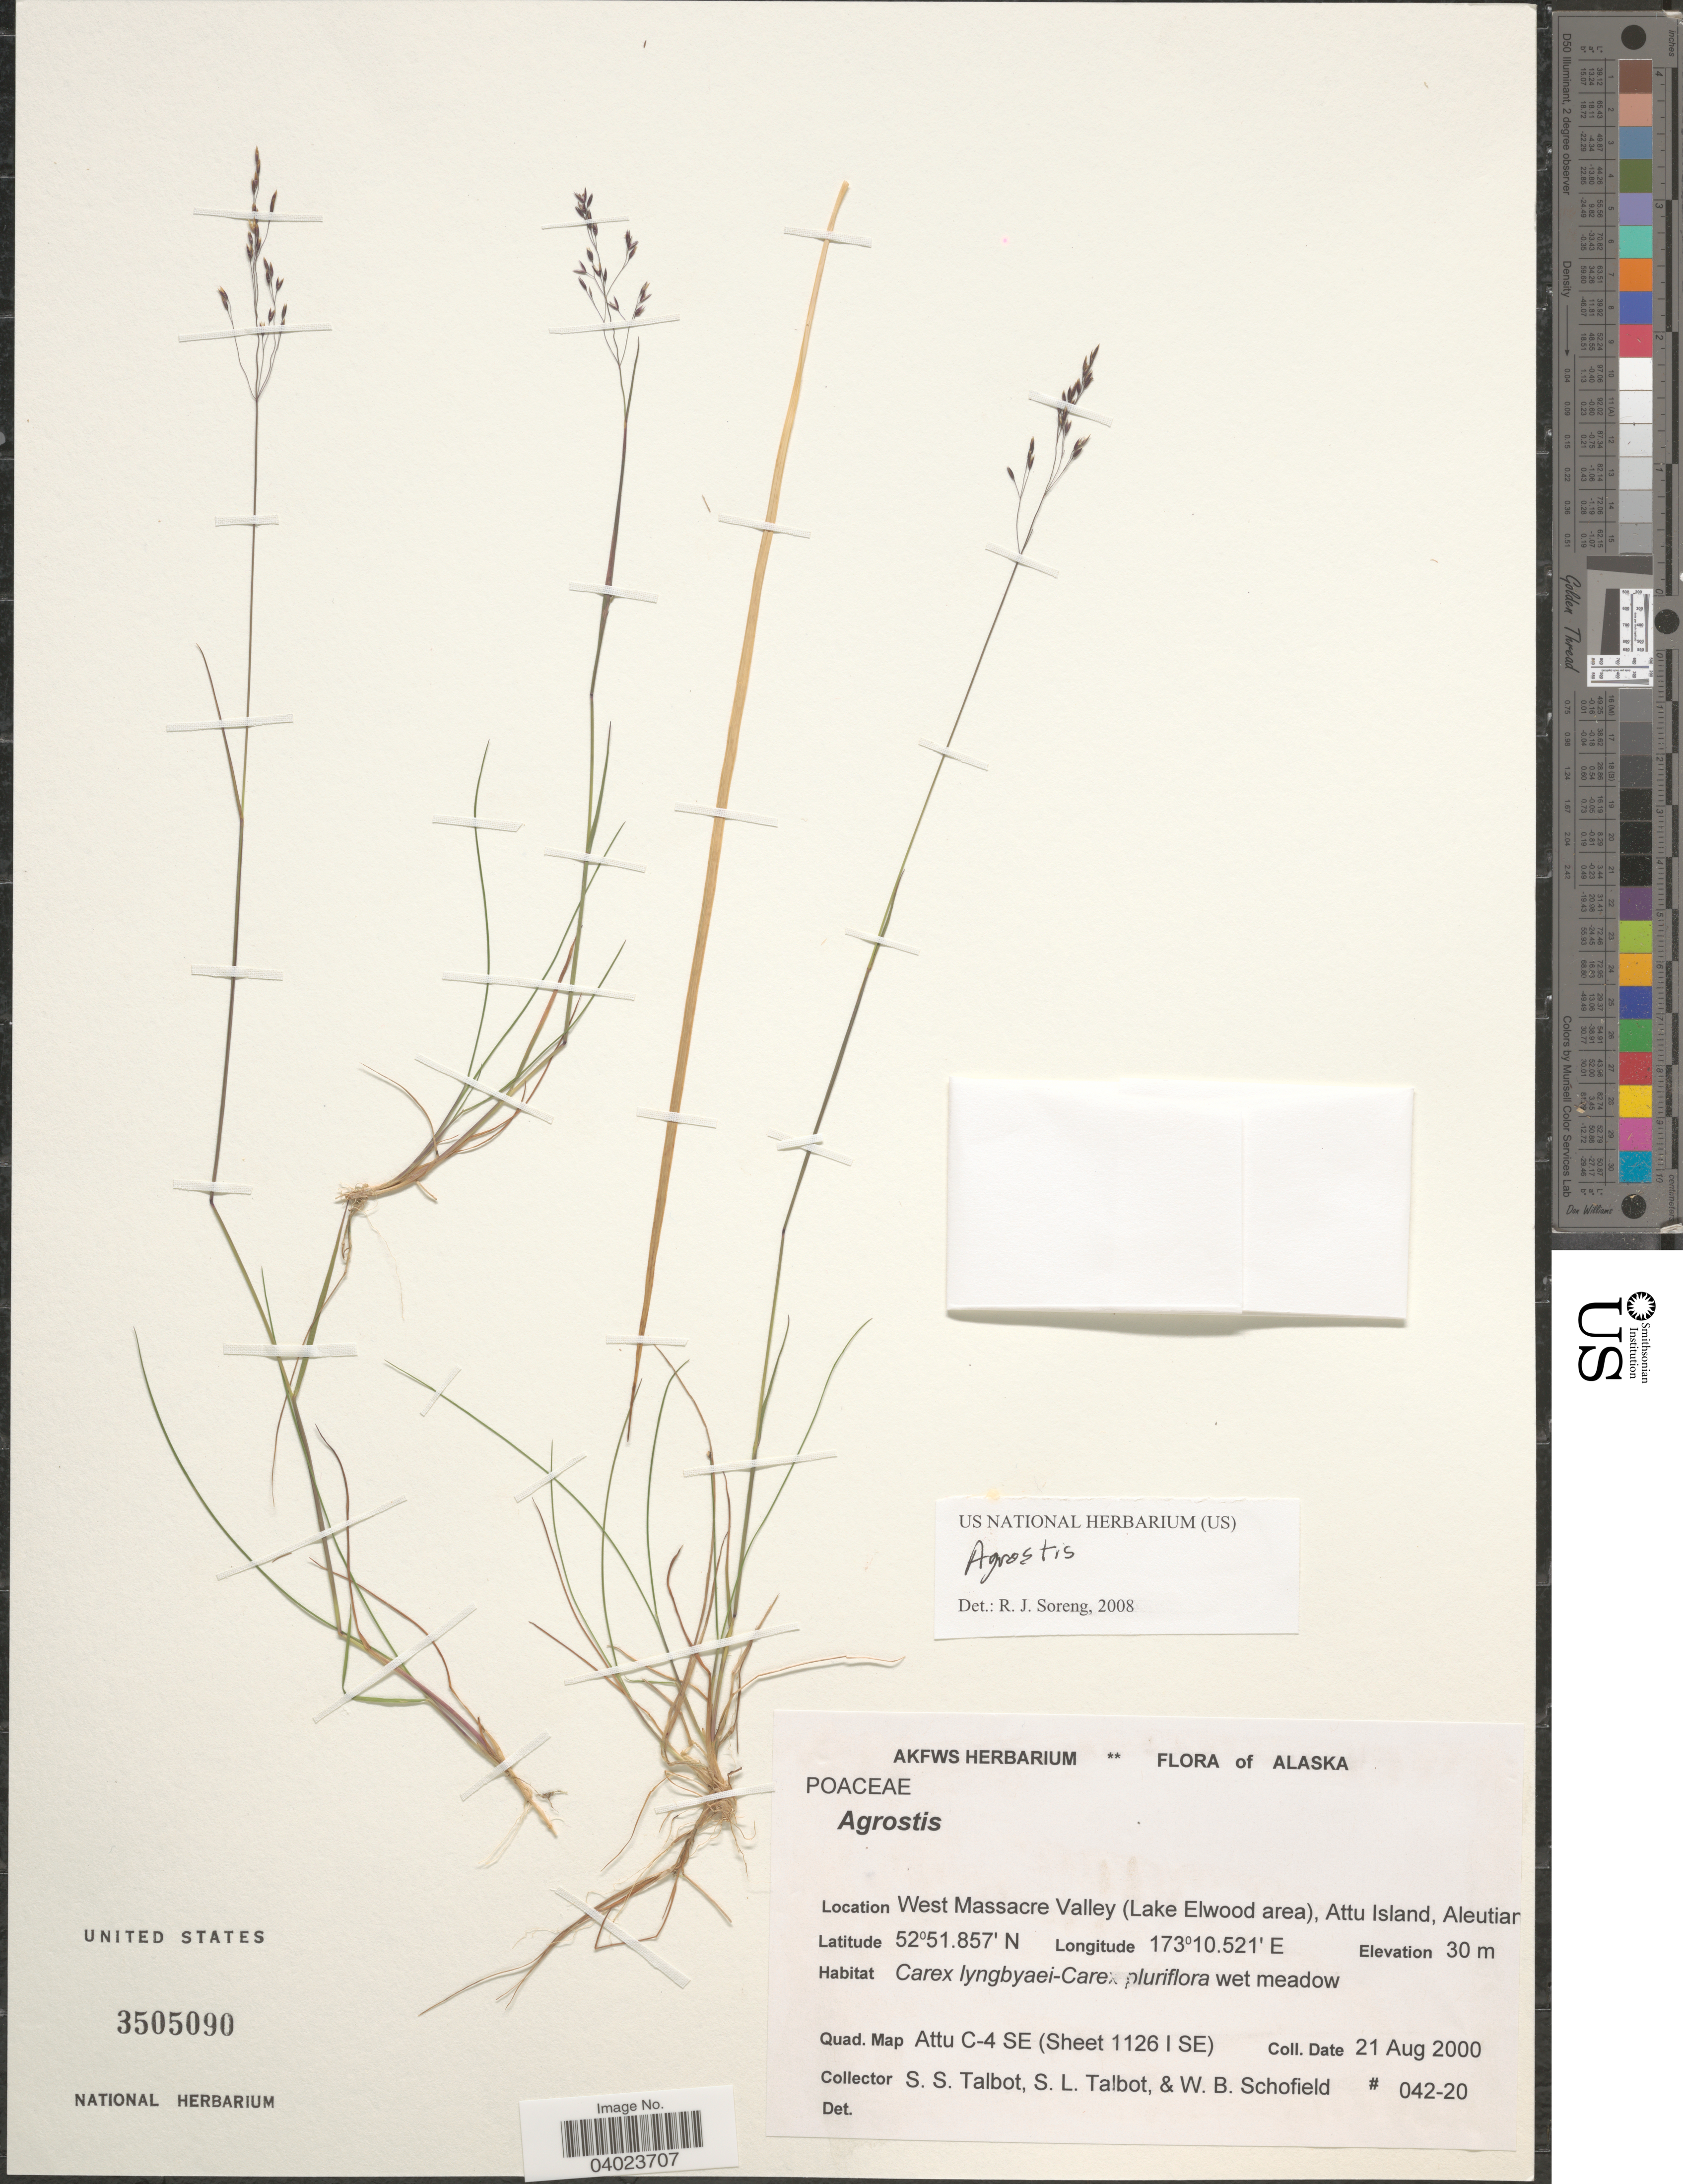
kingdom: Plantae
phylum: Tracheophyta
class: Liliopsida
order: Poales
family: Poaceae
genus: Agrostis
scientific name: Agrostis sp.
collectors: S. S. Talbot, S. Talbot & W. Schofield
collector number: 042-20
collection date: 2000-08-21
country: United States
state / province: Alaska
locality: West Massacre Valley (Lake Elwood area), Attu Island, Aleutian. Quad. Map Attu C-4 SE (Sheet 1126 I SE).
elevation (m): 30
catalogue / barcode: US 3505090